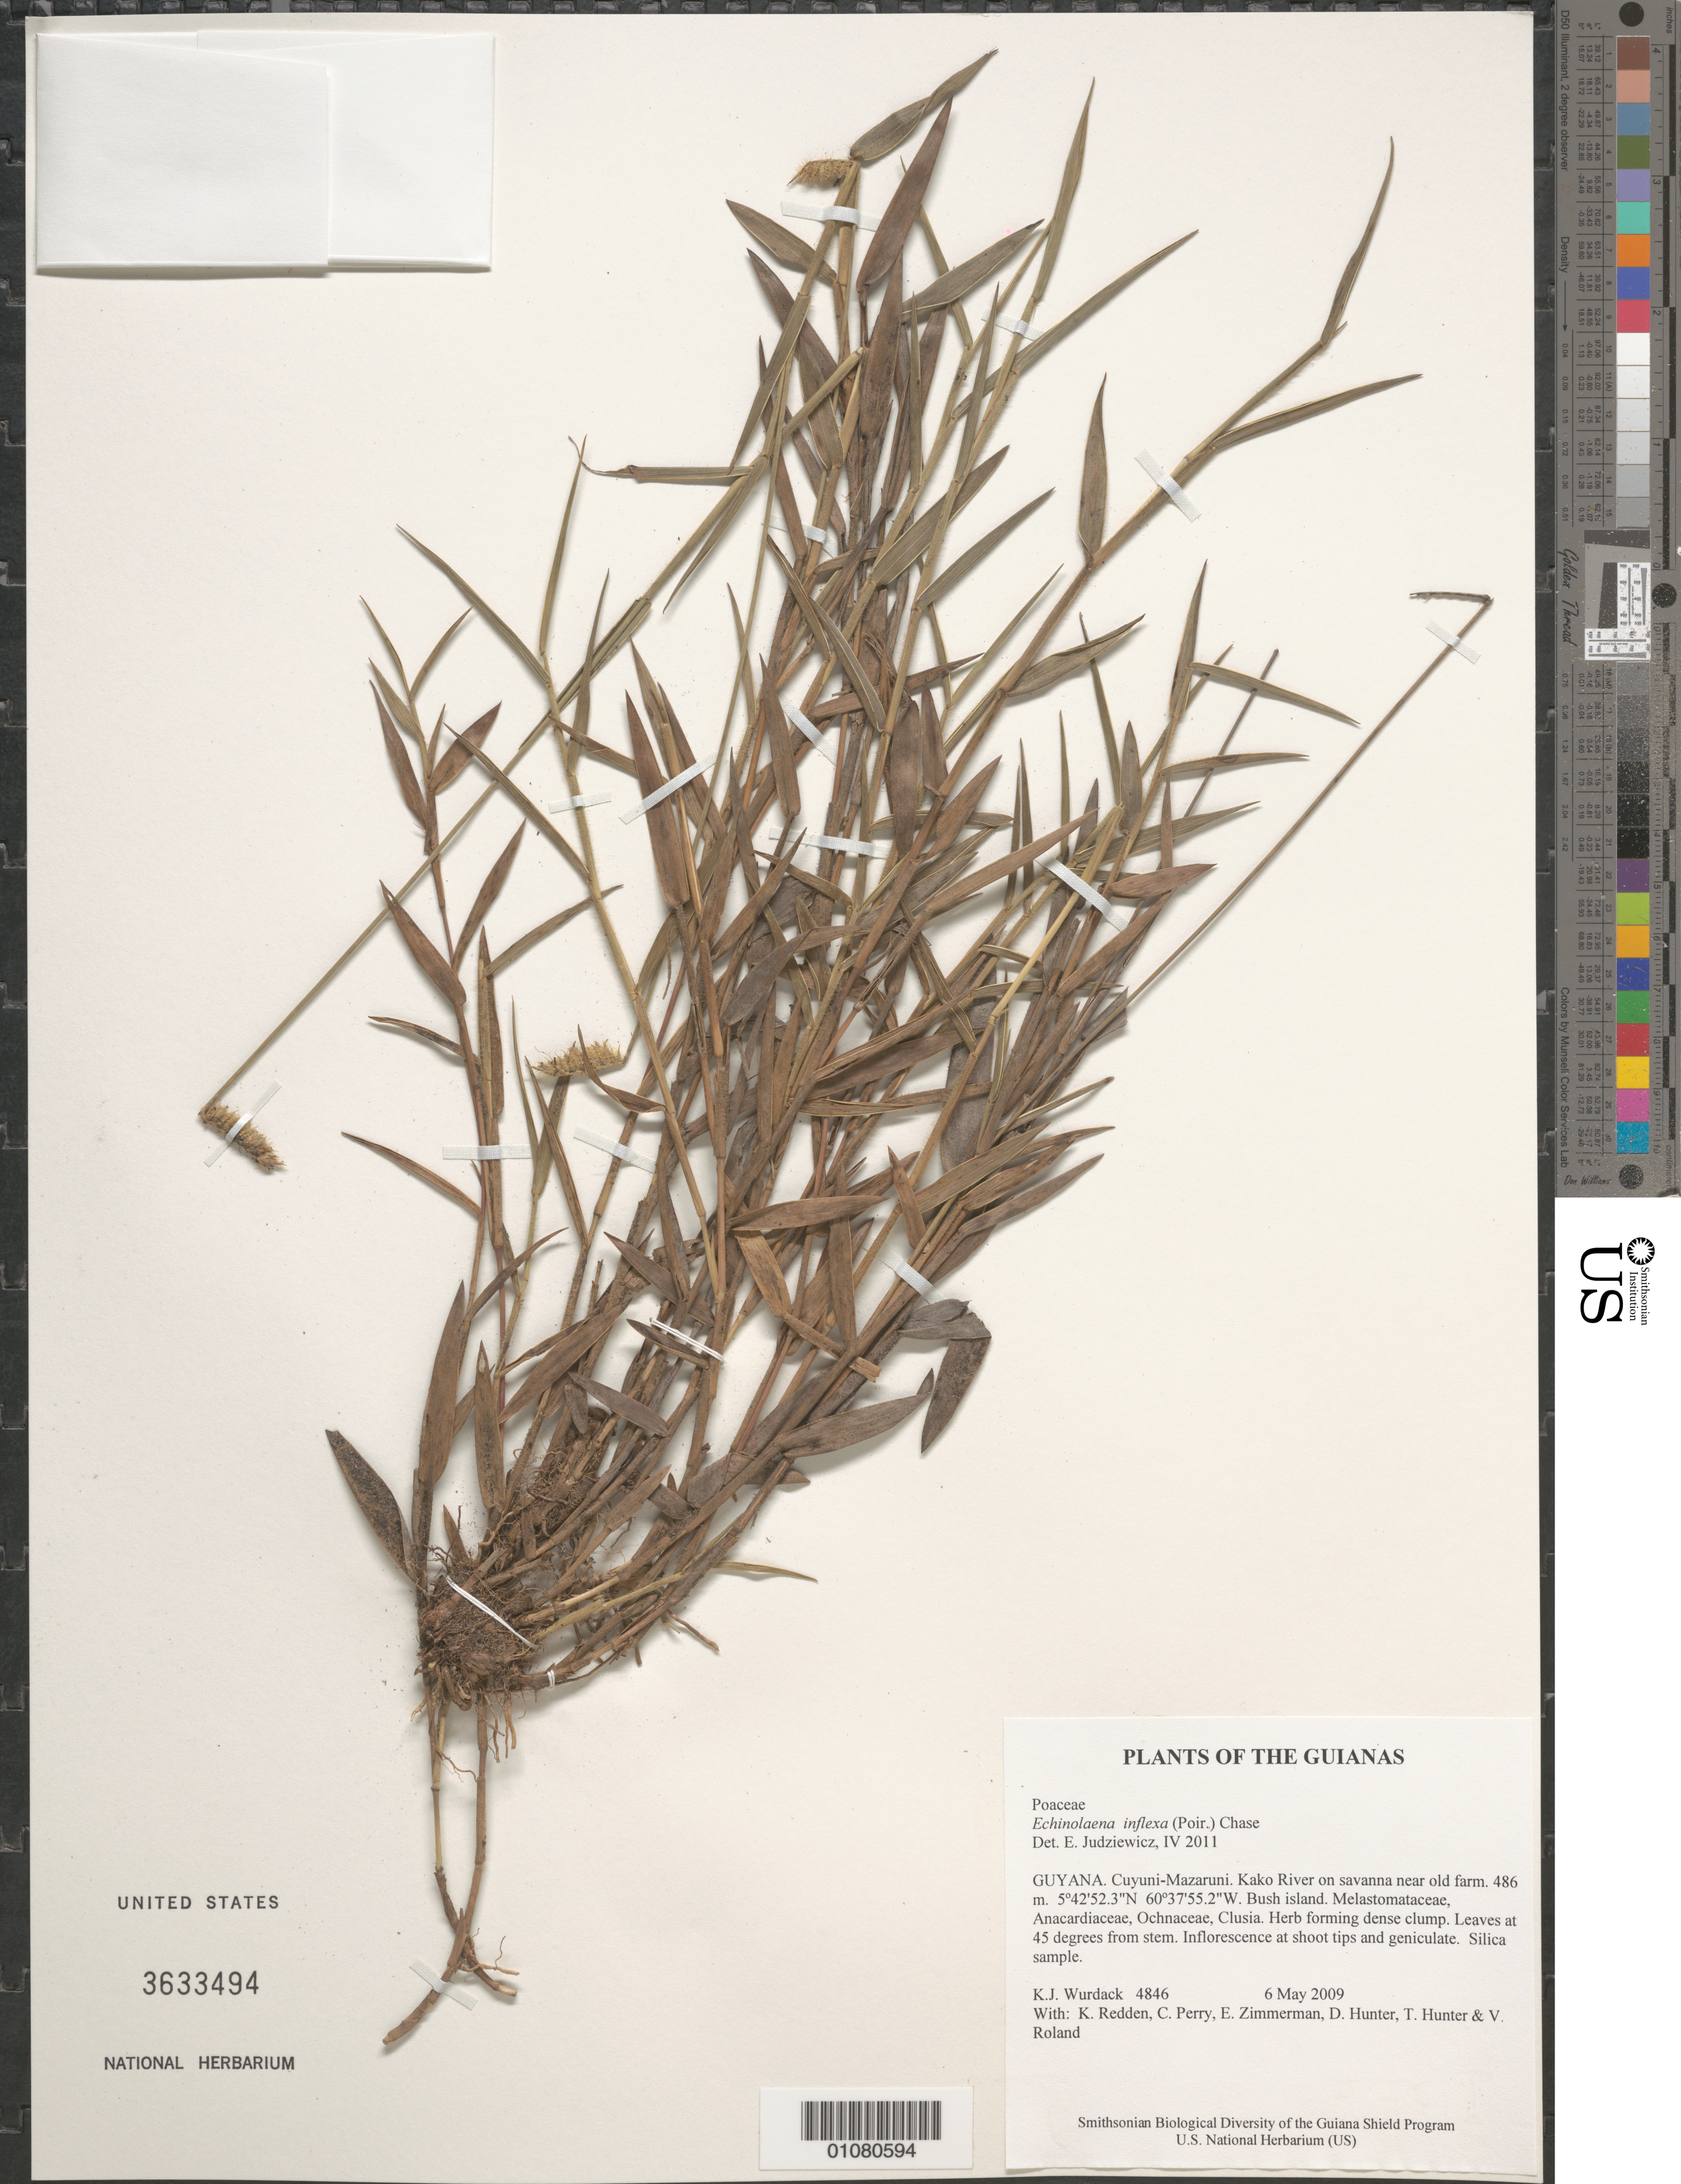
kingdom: Plantae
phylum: Tracheophyta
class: Liliopsida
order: Poales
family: Poaceae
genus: Echinolaena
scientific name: Echinolaena inflexa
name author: (Poir.) Chase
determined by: Judziewicz, E. J.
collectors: K. Wurdack, K. M. Redden, C. Perry, E. Zimmerman, D. Hunter, T. Hunter & V. Roland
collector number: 4846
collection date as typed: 6 May 2009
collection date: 2009-05-06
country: Guyana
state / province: Cuyuni-Mazaruni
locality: Kako River on savanna near old farm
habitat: Bush island. Melastomataceae, Anacardiaceae, Ochnaceae, Clusia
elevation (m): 486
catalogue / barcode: US 3633494